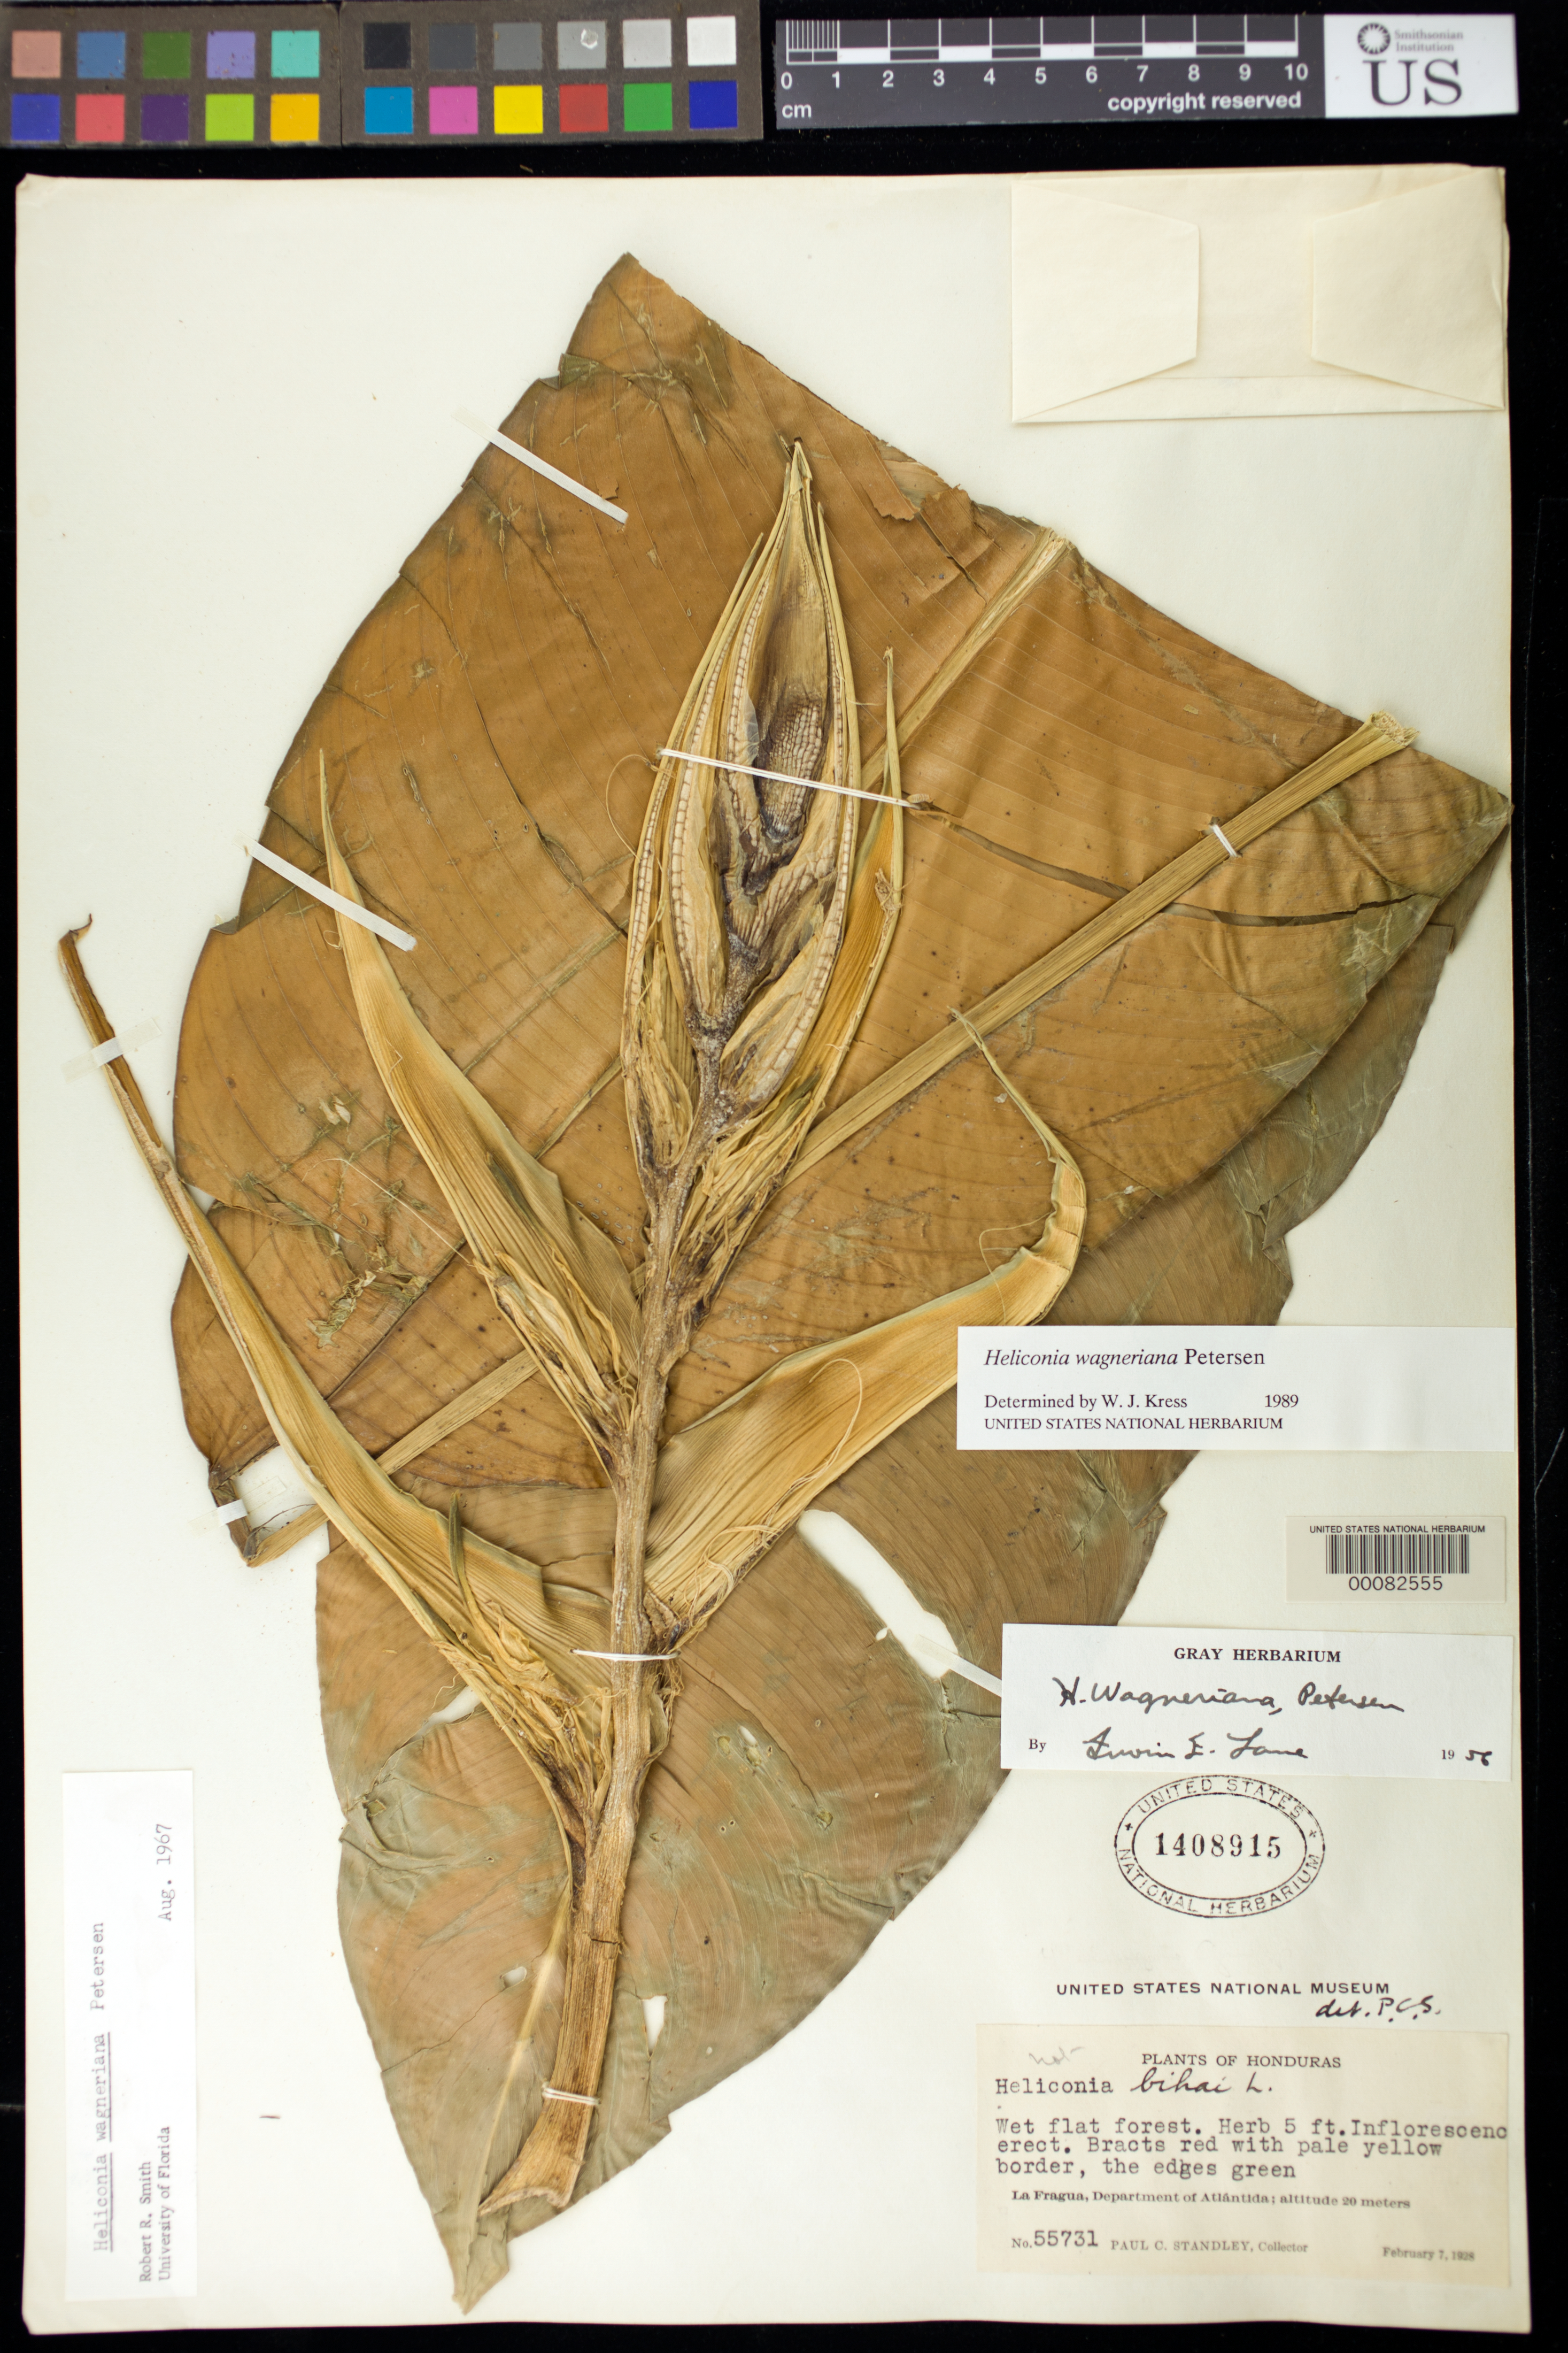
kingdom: Plantae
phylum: Tracheophyta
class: Liliopsida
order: Zingiberales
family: Heliconiaceae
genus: Heliconia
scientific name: Heliconia wagneriana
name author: Petersen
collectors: P. C. Standley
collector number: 55731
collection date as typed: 07 Feb 1928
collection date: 1928-02-07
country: Honduras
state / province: Atlántida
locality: La Fragua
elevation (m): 20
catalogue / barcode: US 1408915